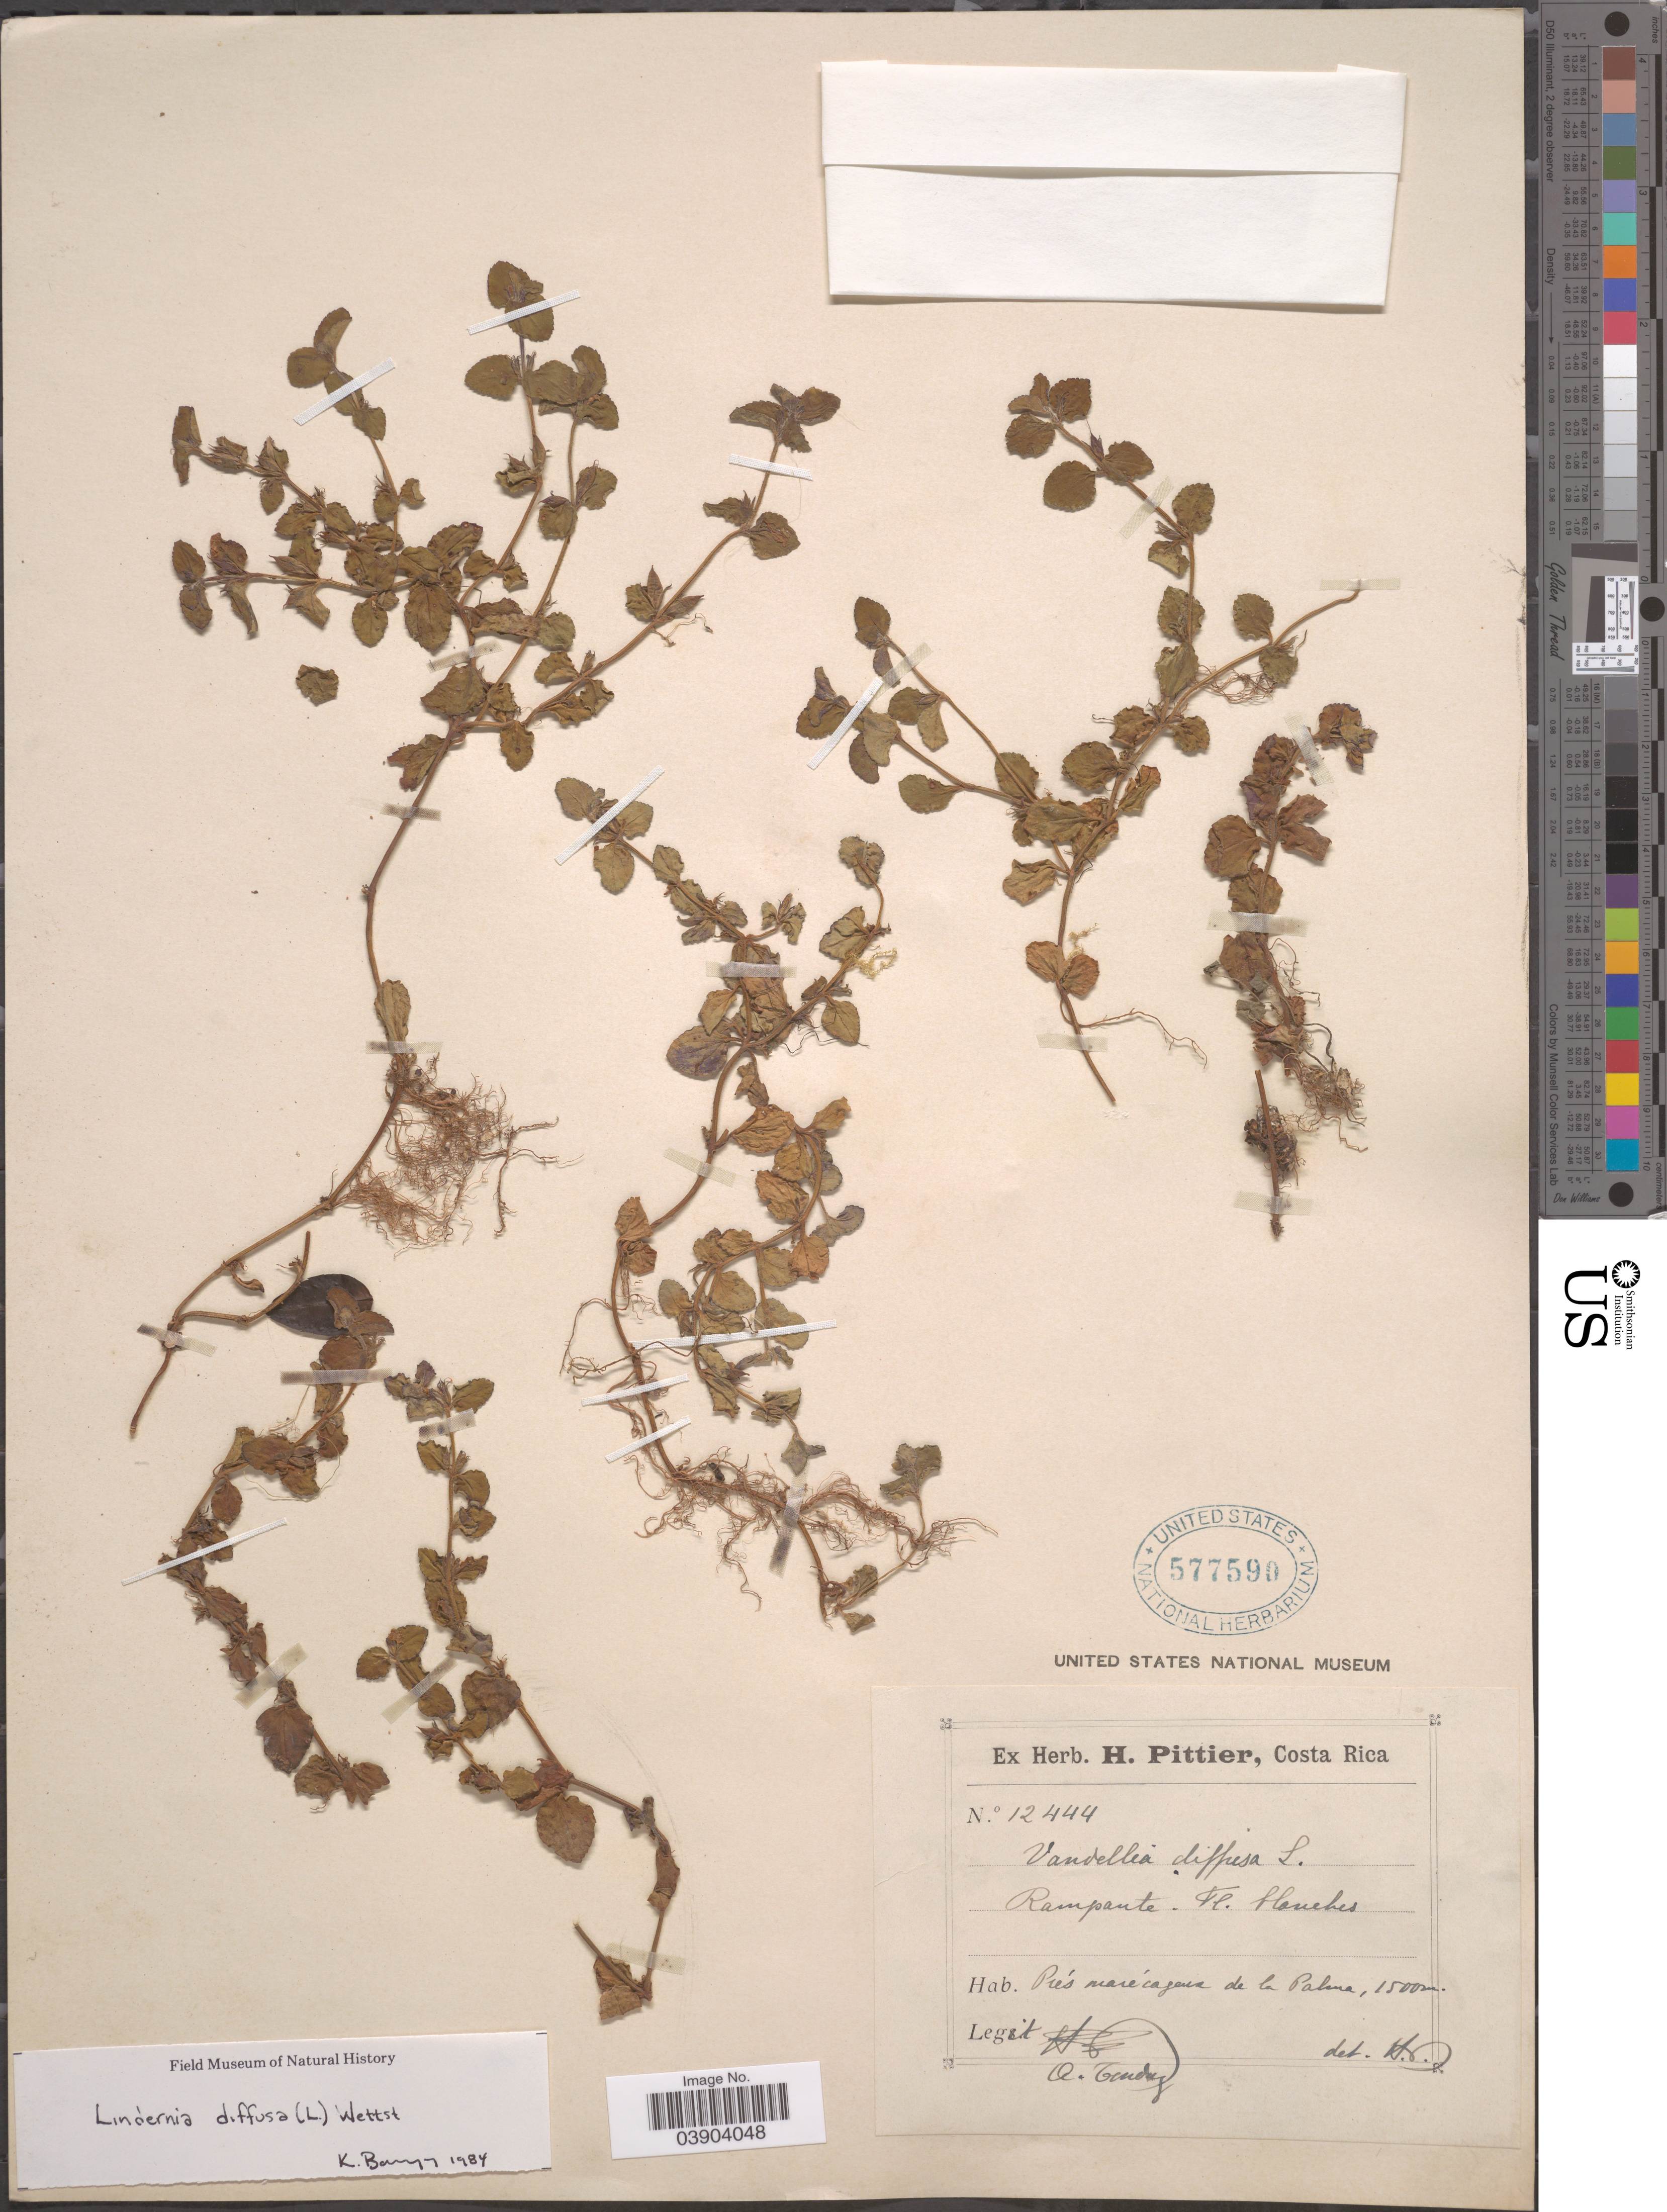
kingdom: Plantae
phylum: Tracheophyta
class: Magnoliopsida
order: Lamiales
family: Linderniaceae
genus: Lindernia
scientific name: Lindernia diffusa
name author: (L.) Wettst.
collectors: H. F. Pittier & A. Tonduz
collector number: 12444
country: Costa Rica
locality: Prés marécagena de la Palma.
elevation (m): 1500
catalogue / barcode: US 577590